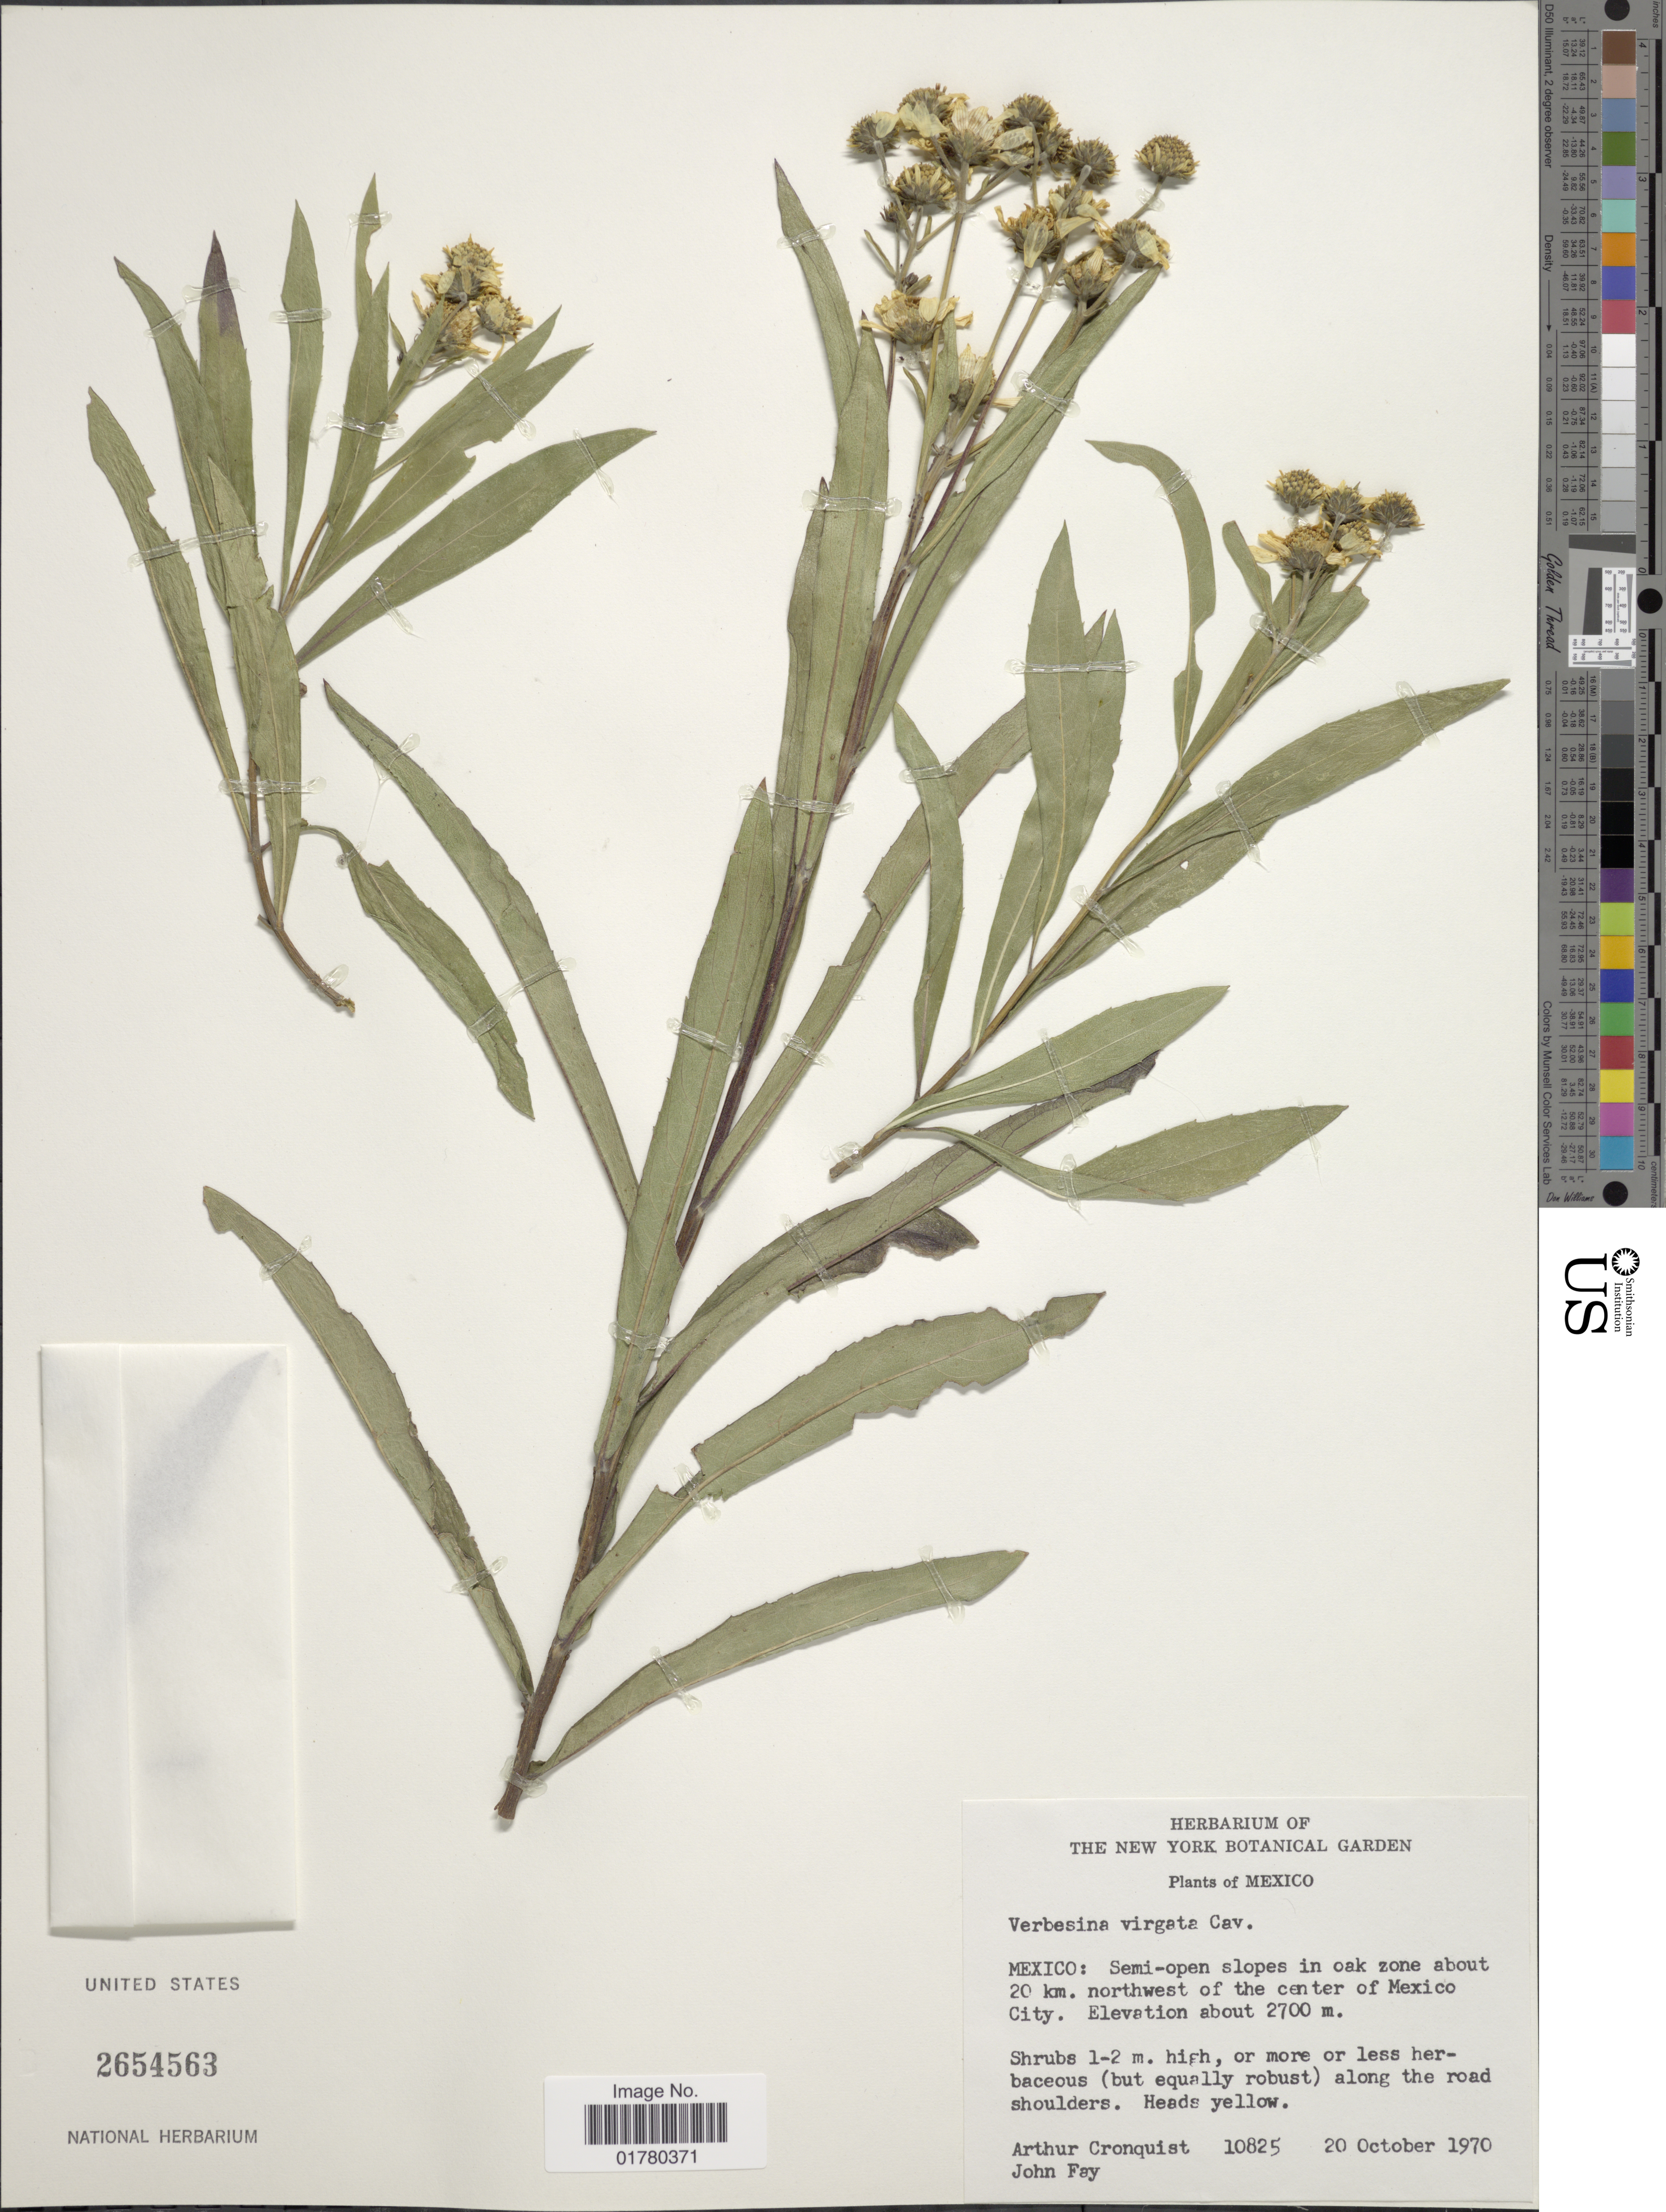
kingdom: Plantae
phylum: Tracheophyta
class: Magnoliopsida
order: Asterales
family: Asteraceae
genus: Verbesina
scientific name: Verbesina virgata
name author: Cav.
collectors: A. J. Cronquist & J. M. Fay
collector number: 10825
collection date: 1970-10-20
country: Mexico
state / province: México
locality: Semi-open slopes in oak zone about 20 km. northwest of the center of Mexico City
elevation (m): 2700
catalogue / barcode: US 2654563